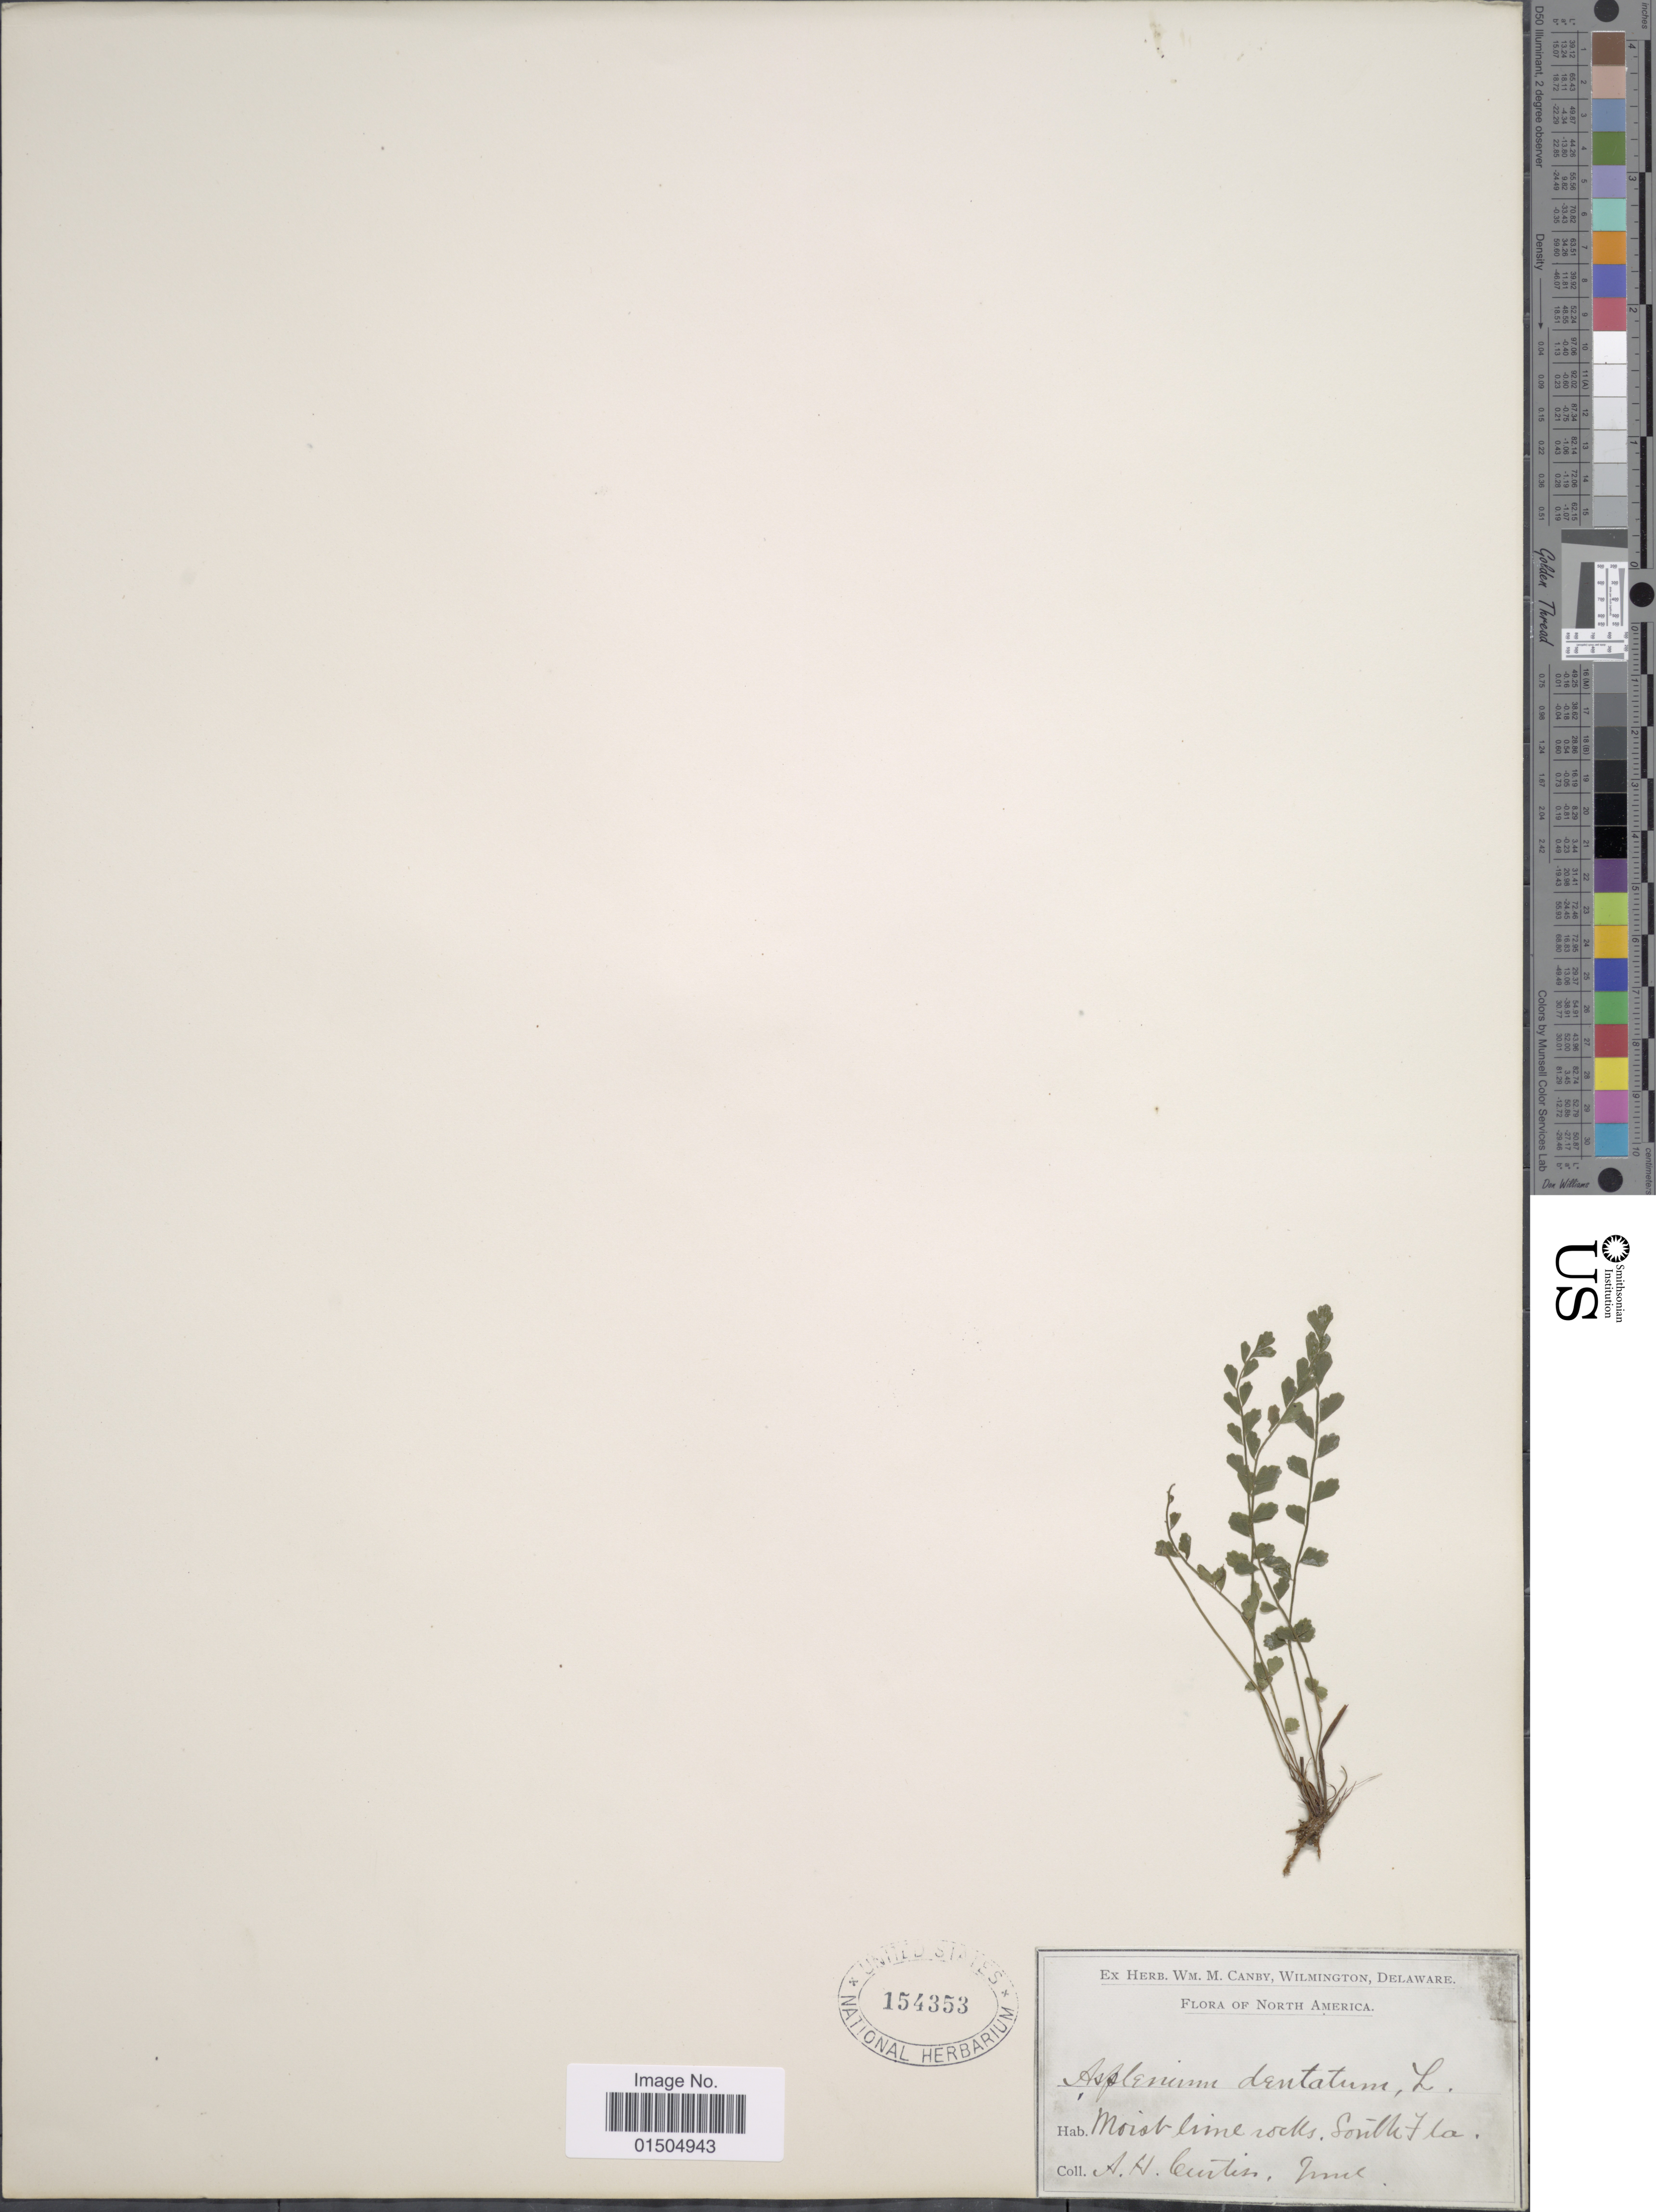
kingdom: Plantae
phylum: Tracheophyta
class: Polypodiopsida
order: Polypodiales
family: Aspleniaceae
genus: Asplenium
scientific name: Asplenium trichomanes-dentatum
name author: L.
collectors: A. H. Curtiss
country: United States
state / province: Florida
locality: Moist lime rocks, South Fla.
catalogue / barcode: US 154353